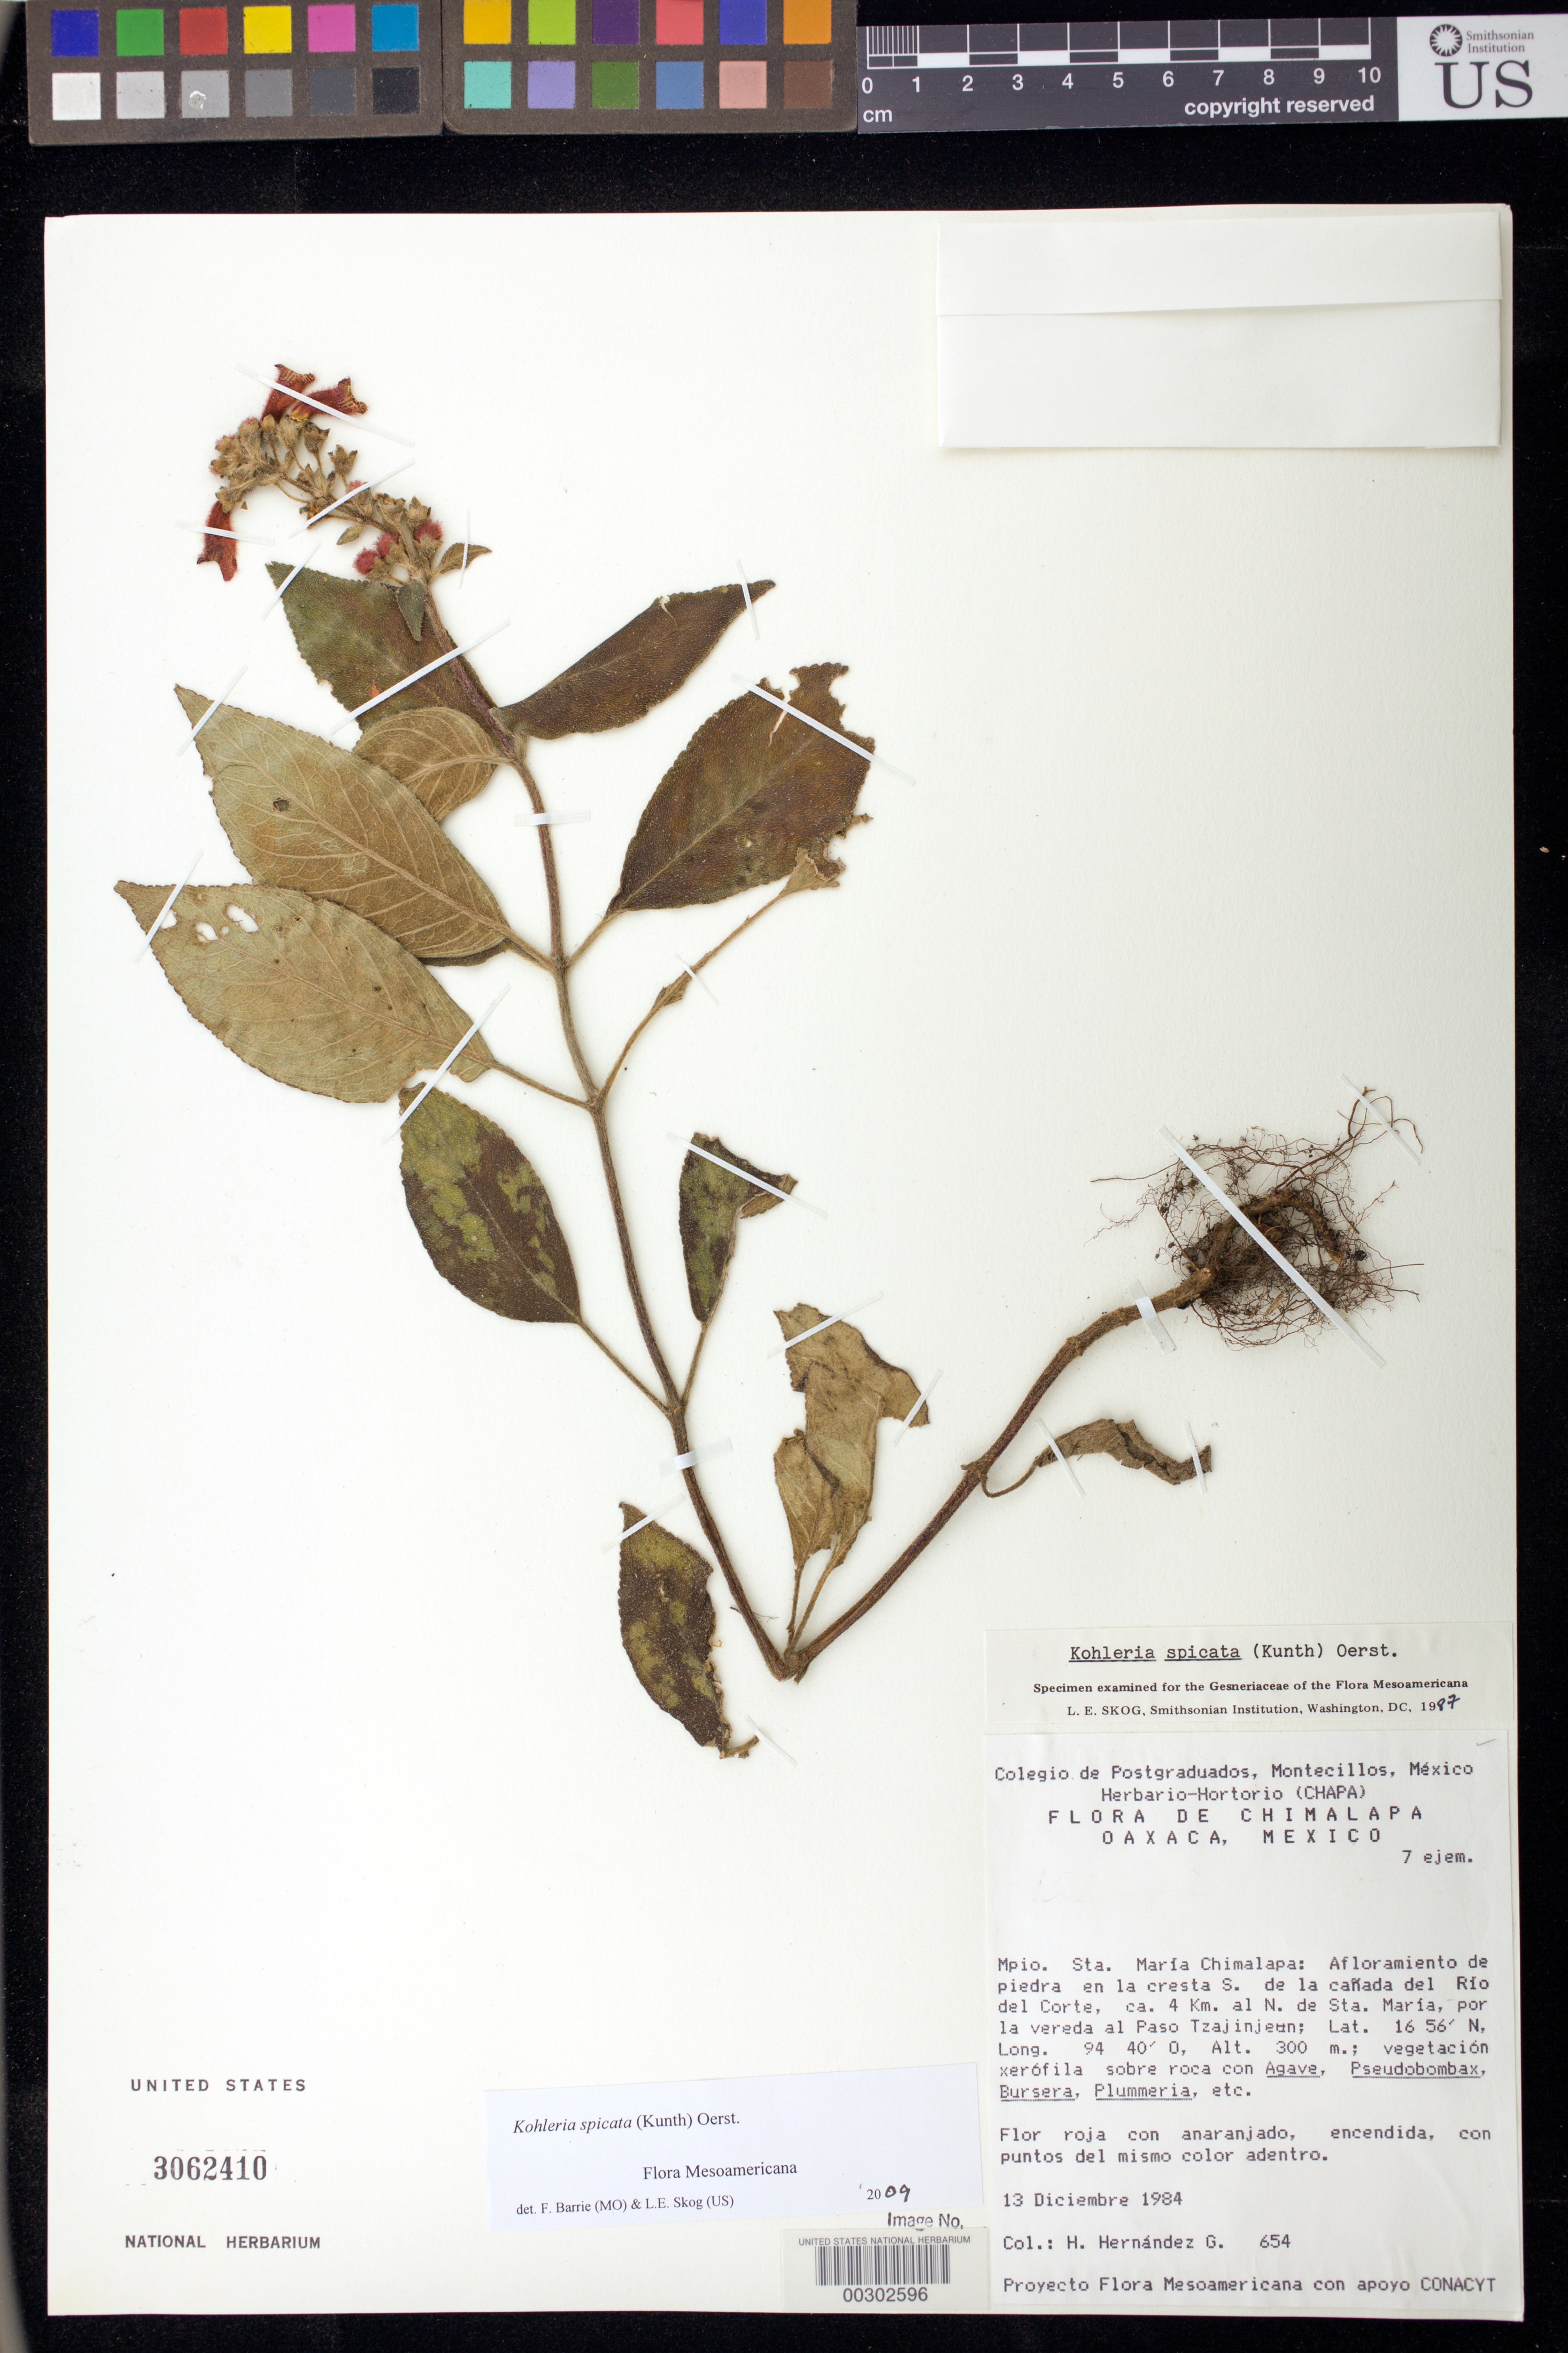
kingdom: Plantae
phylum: Tracheophyta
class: Magnoliopsida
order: Lamiales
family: Gesneriaceae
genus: Kohleria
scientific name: Kohleria spicata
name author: (Kunth) Oerst.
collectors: H. Hernandez G.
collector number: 654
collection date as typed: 13 Dec 1984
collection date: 1984-12-13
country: Mexico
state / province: Oaxaca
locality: Sta. Maria Chimalapa mun., Afloramiento de Piedra en la Cresta S de la canada del Rio del Corte,...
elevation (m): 300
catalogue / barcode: US 3062410